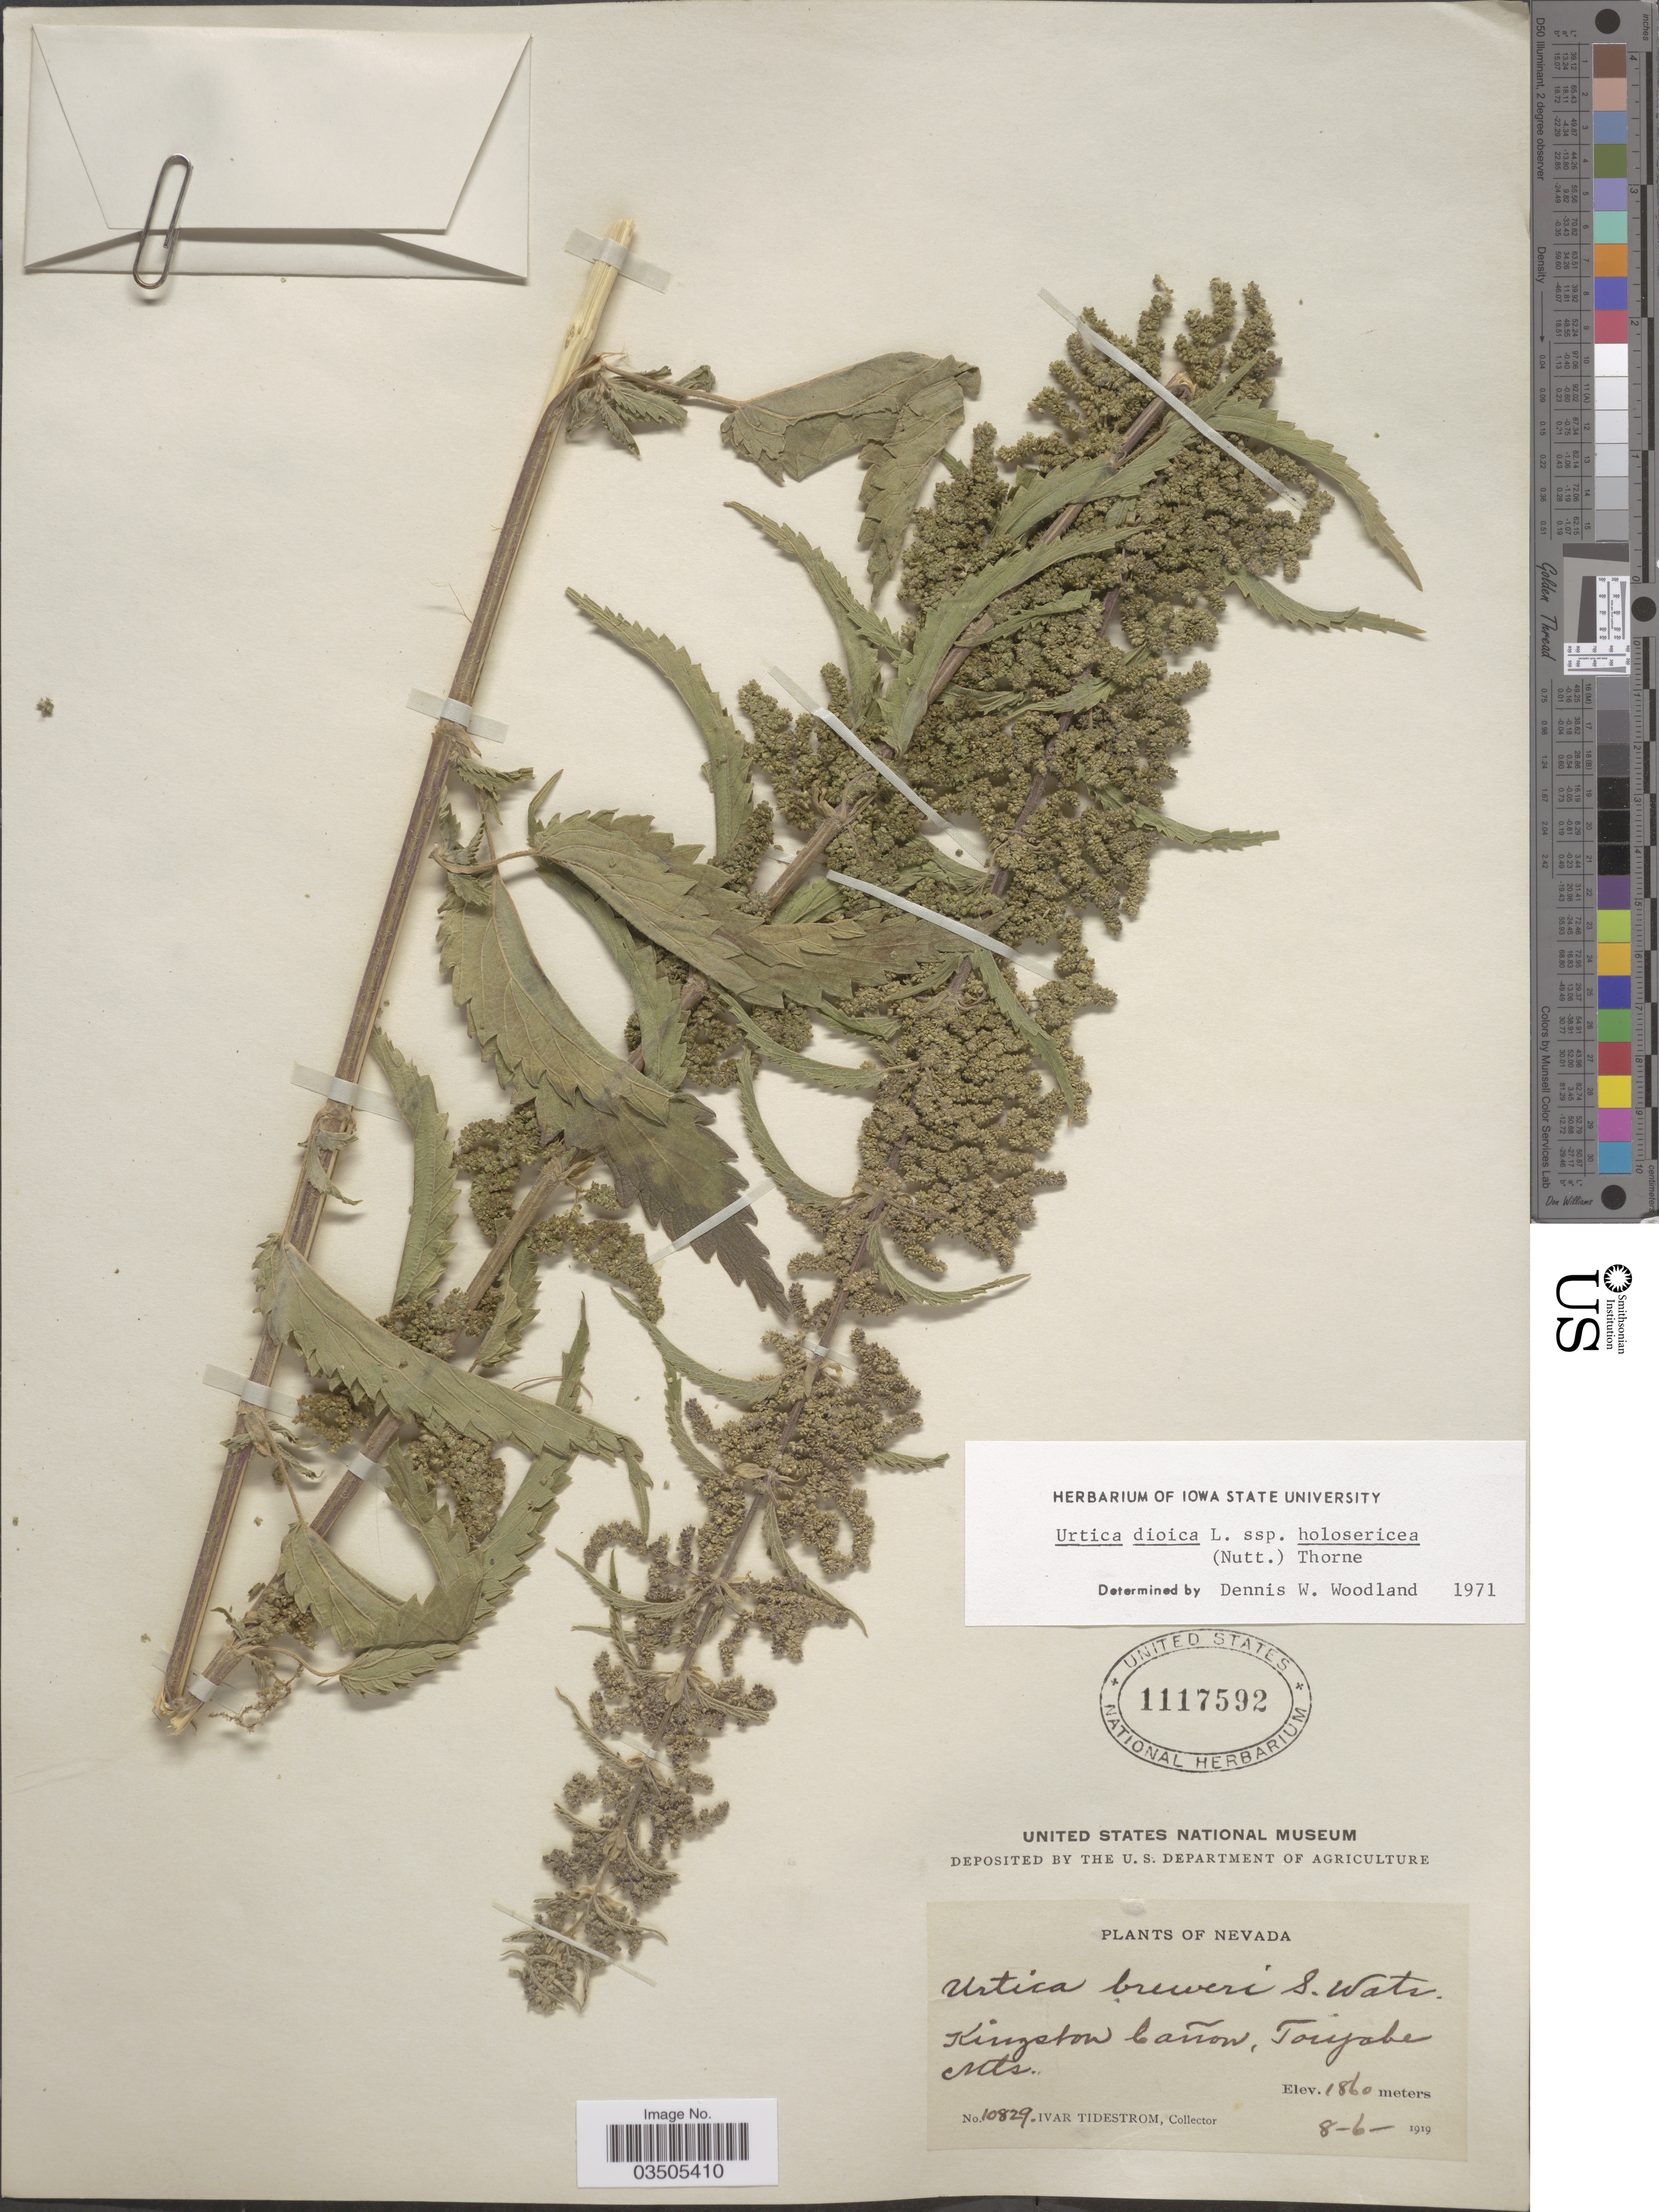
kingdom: Plantae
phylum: Tracheophyta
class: Magnoliopsida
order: Rosales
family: Urticaceae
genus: Urtica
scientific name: Urtica dioica subsp. holosericea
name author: (Nutt.) Thorne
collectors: I. F. Tidestrom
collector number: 10829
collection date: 1919-08-06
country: United States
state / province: Nevada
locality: Kingston Cañon, Toiyabe Mts.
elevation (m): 1860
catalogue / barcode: US 1117592